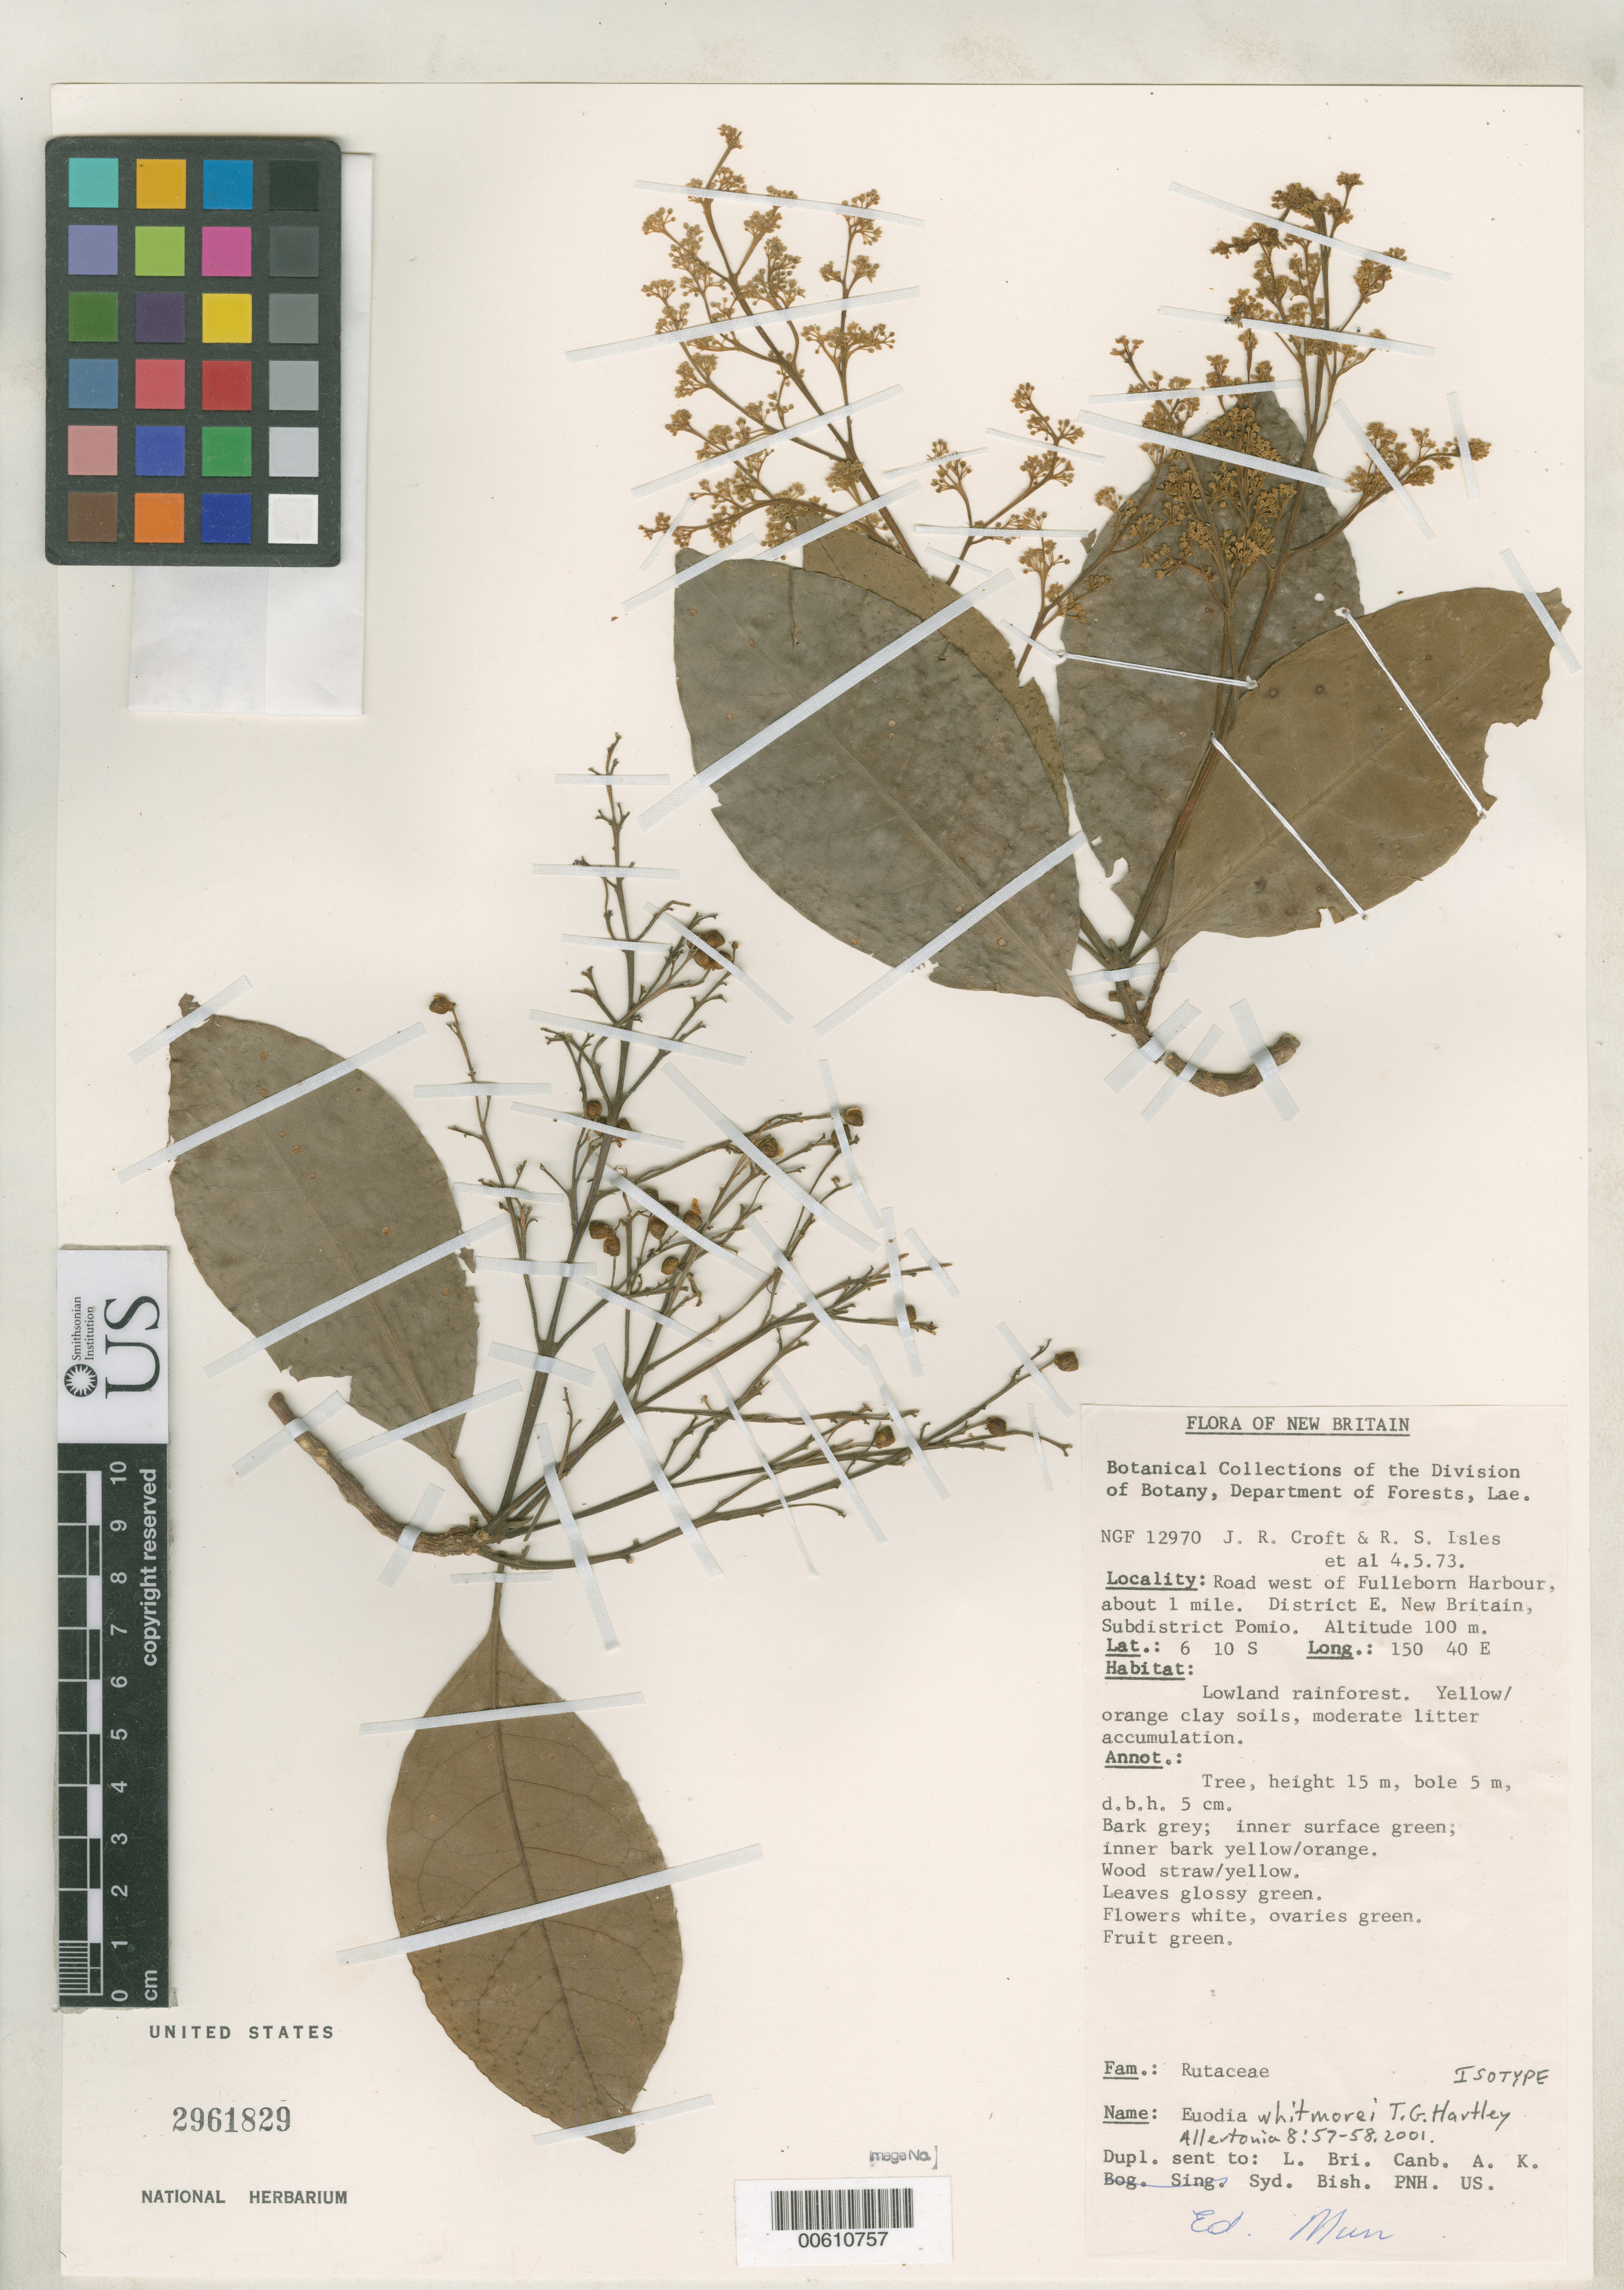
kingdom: Plantae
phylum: Tracheophyta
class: Magnoliopsida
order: Sapindales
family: Rutaceae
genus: Euodia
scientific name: Euodia whitmorei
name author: T.G. Hartley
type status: Isotype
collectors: J. R. Croft & R. Isles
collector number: NGF 12970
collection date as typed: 04 May 1973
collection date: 1973-05-04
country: Papua New Guinea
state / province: East New Britain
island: New Guinea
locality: W of Fulleborn Harbour, Pomio.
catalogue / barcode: US 2961829